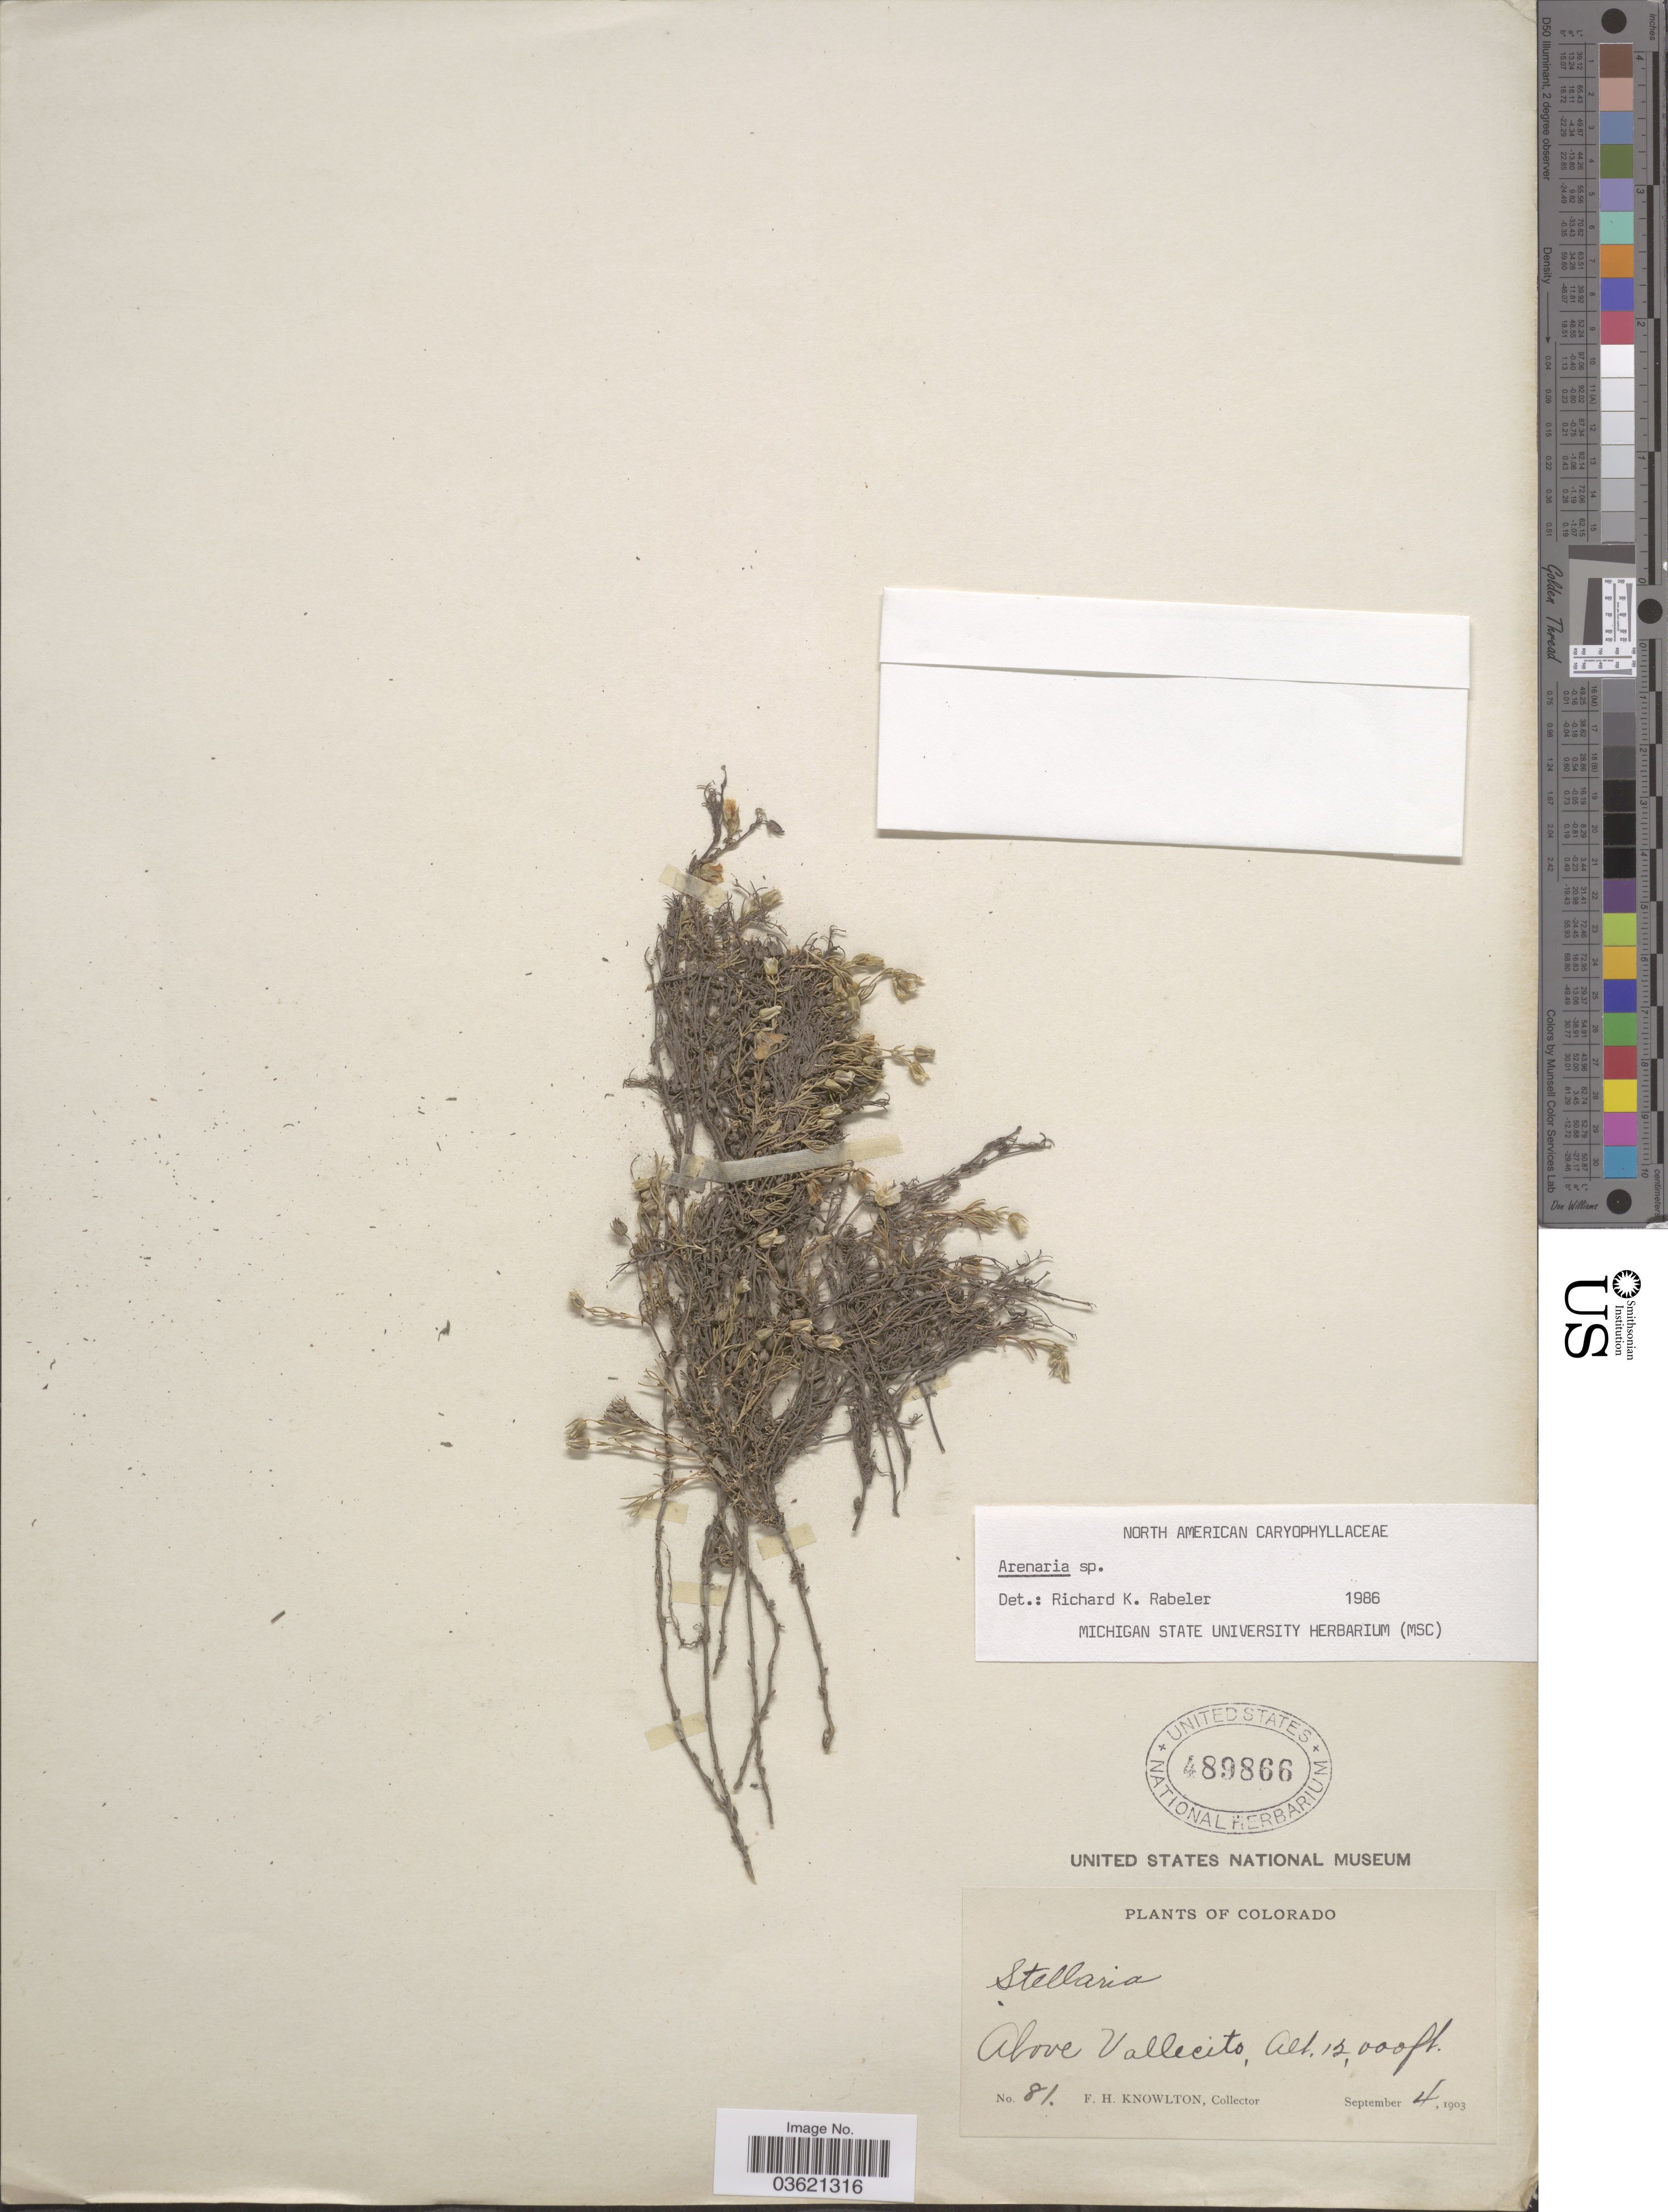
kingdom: Plantae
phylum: Tracheophyta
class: Magnoliopsida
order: Caryophyllales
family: Caryophyllaceae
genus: Arenaria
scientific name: Arenaria sp.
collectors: F. H. Knowlton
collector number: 81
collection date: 1903-09-04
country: United States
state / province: Colorado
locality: Above Vallecito.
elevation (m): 3658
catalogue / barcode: US 489866